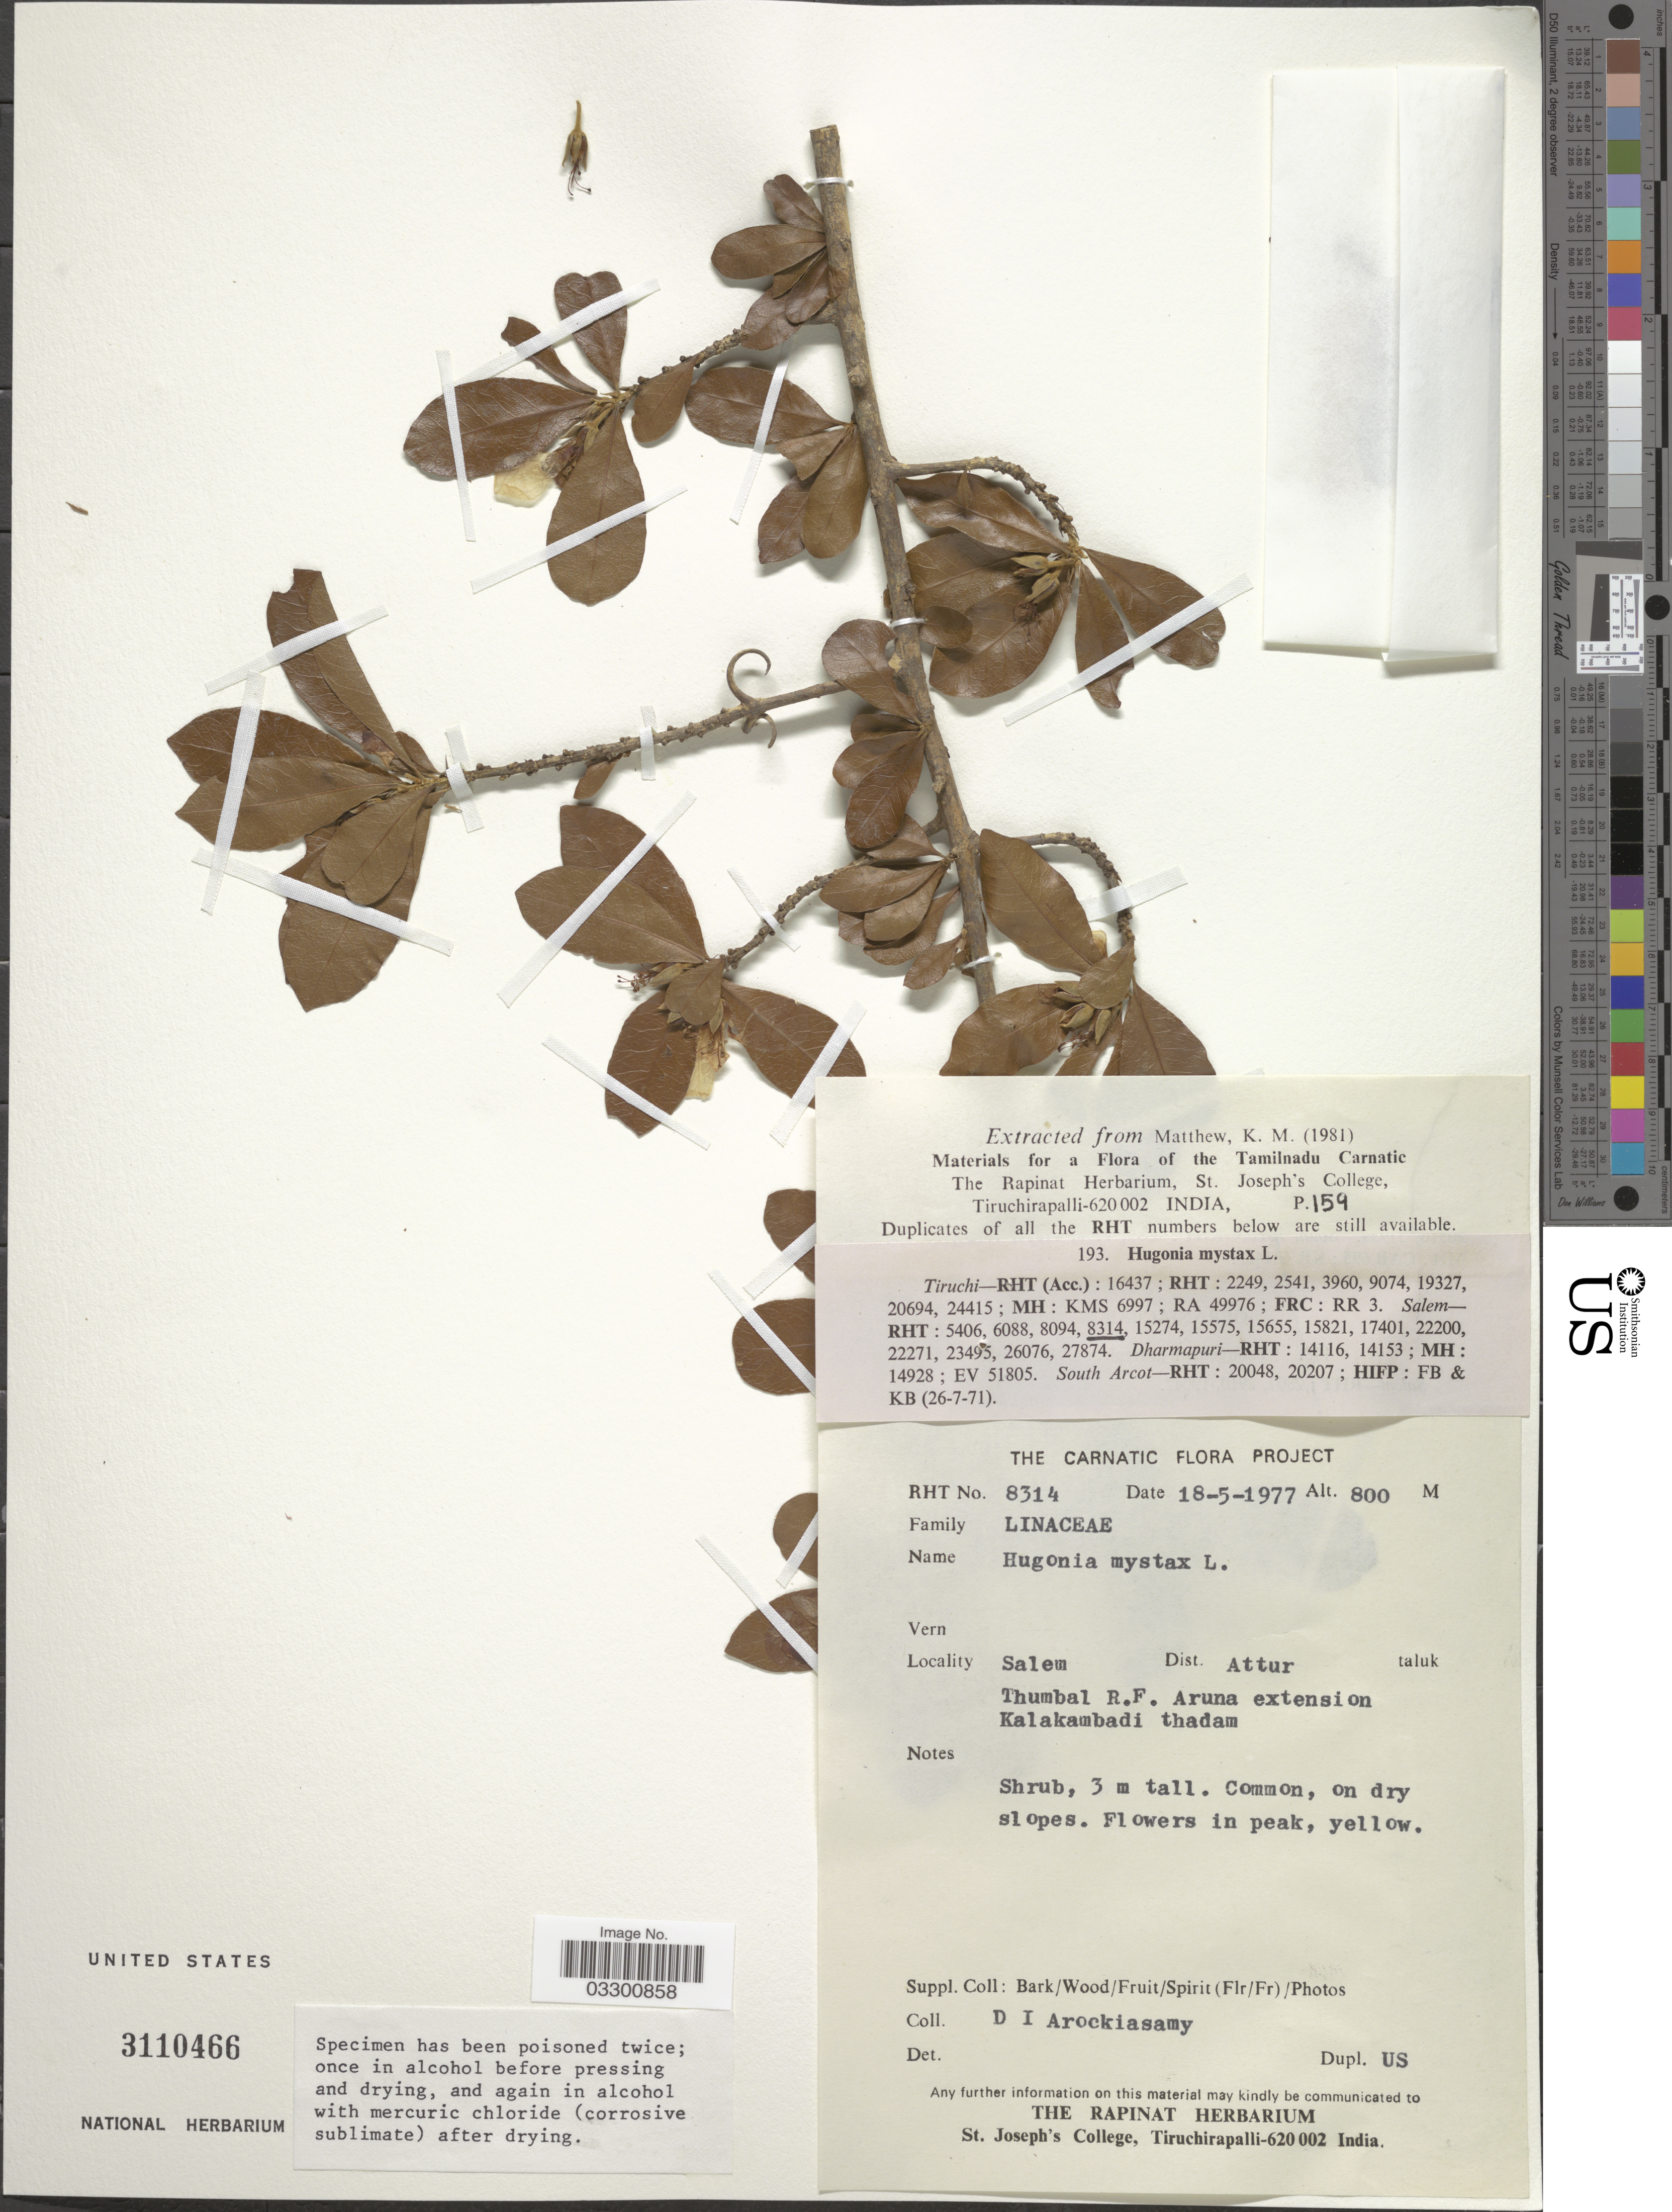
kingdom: Plantae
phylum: Tracheophyta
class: Magnoliopsida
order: Malpighiales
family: Linaceae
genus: Hugonia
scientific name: Hugonia mystax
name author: L.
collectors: D. Arockiasamy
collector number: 8314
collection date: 1977-05-18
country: India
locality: Salem, Dist. Attur, Taluk, Thumbal R.F. Aruna extension Kalakambadi thadam.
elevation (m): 800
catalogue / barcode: US 3110466